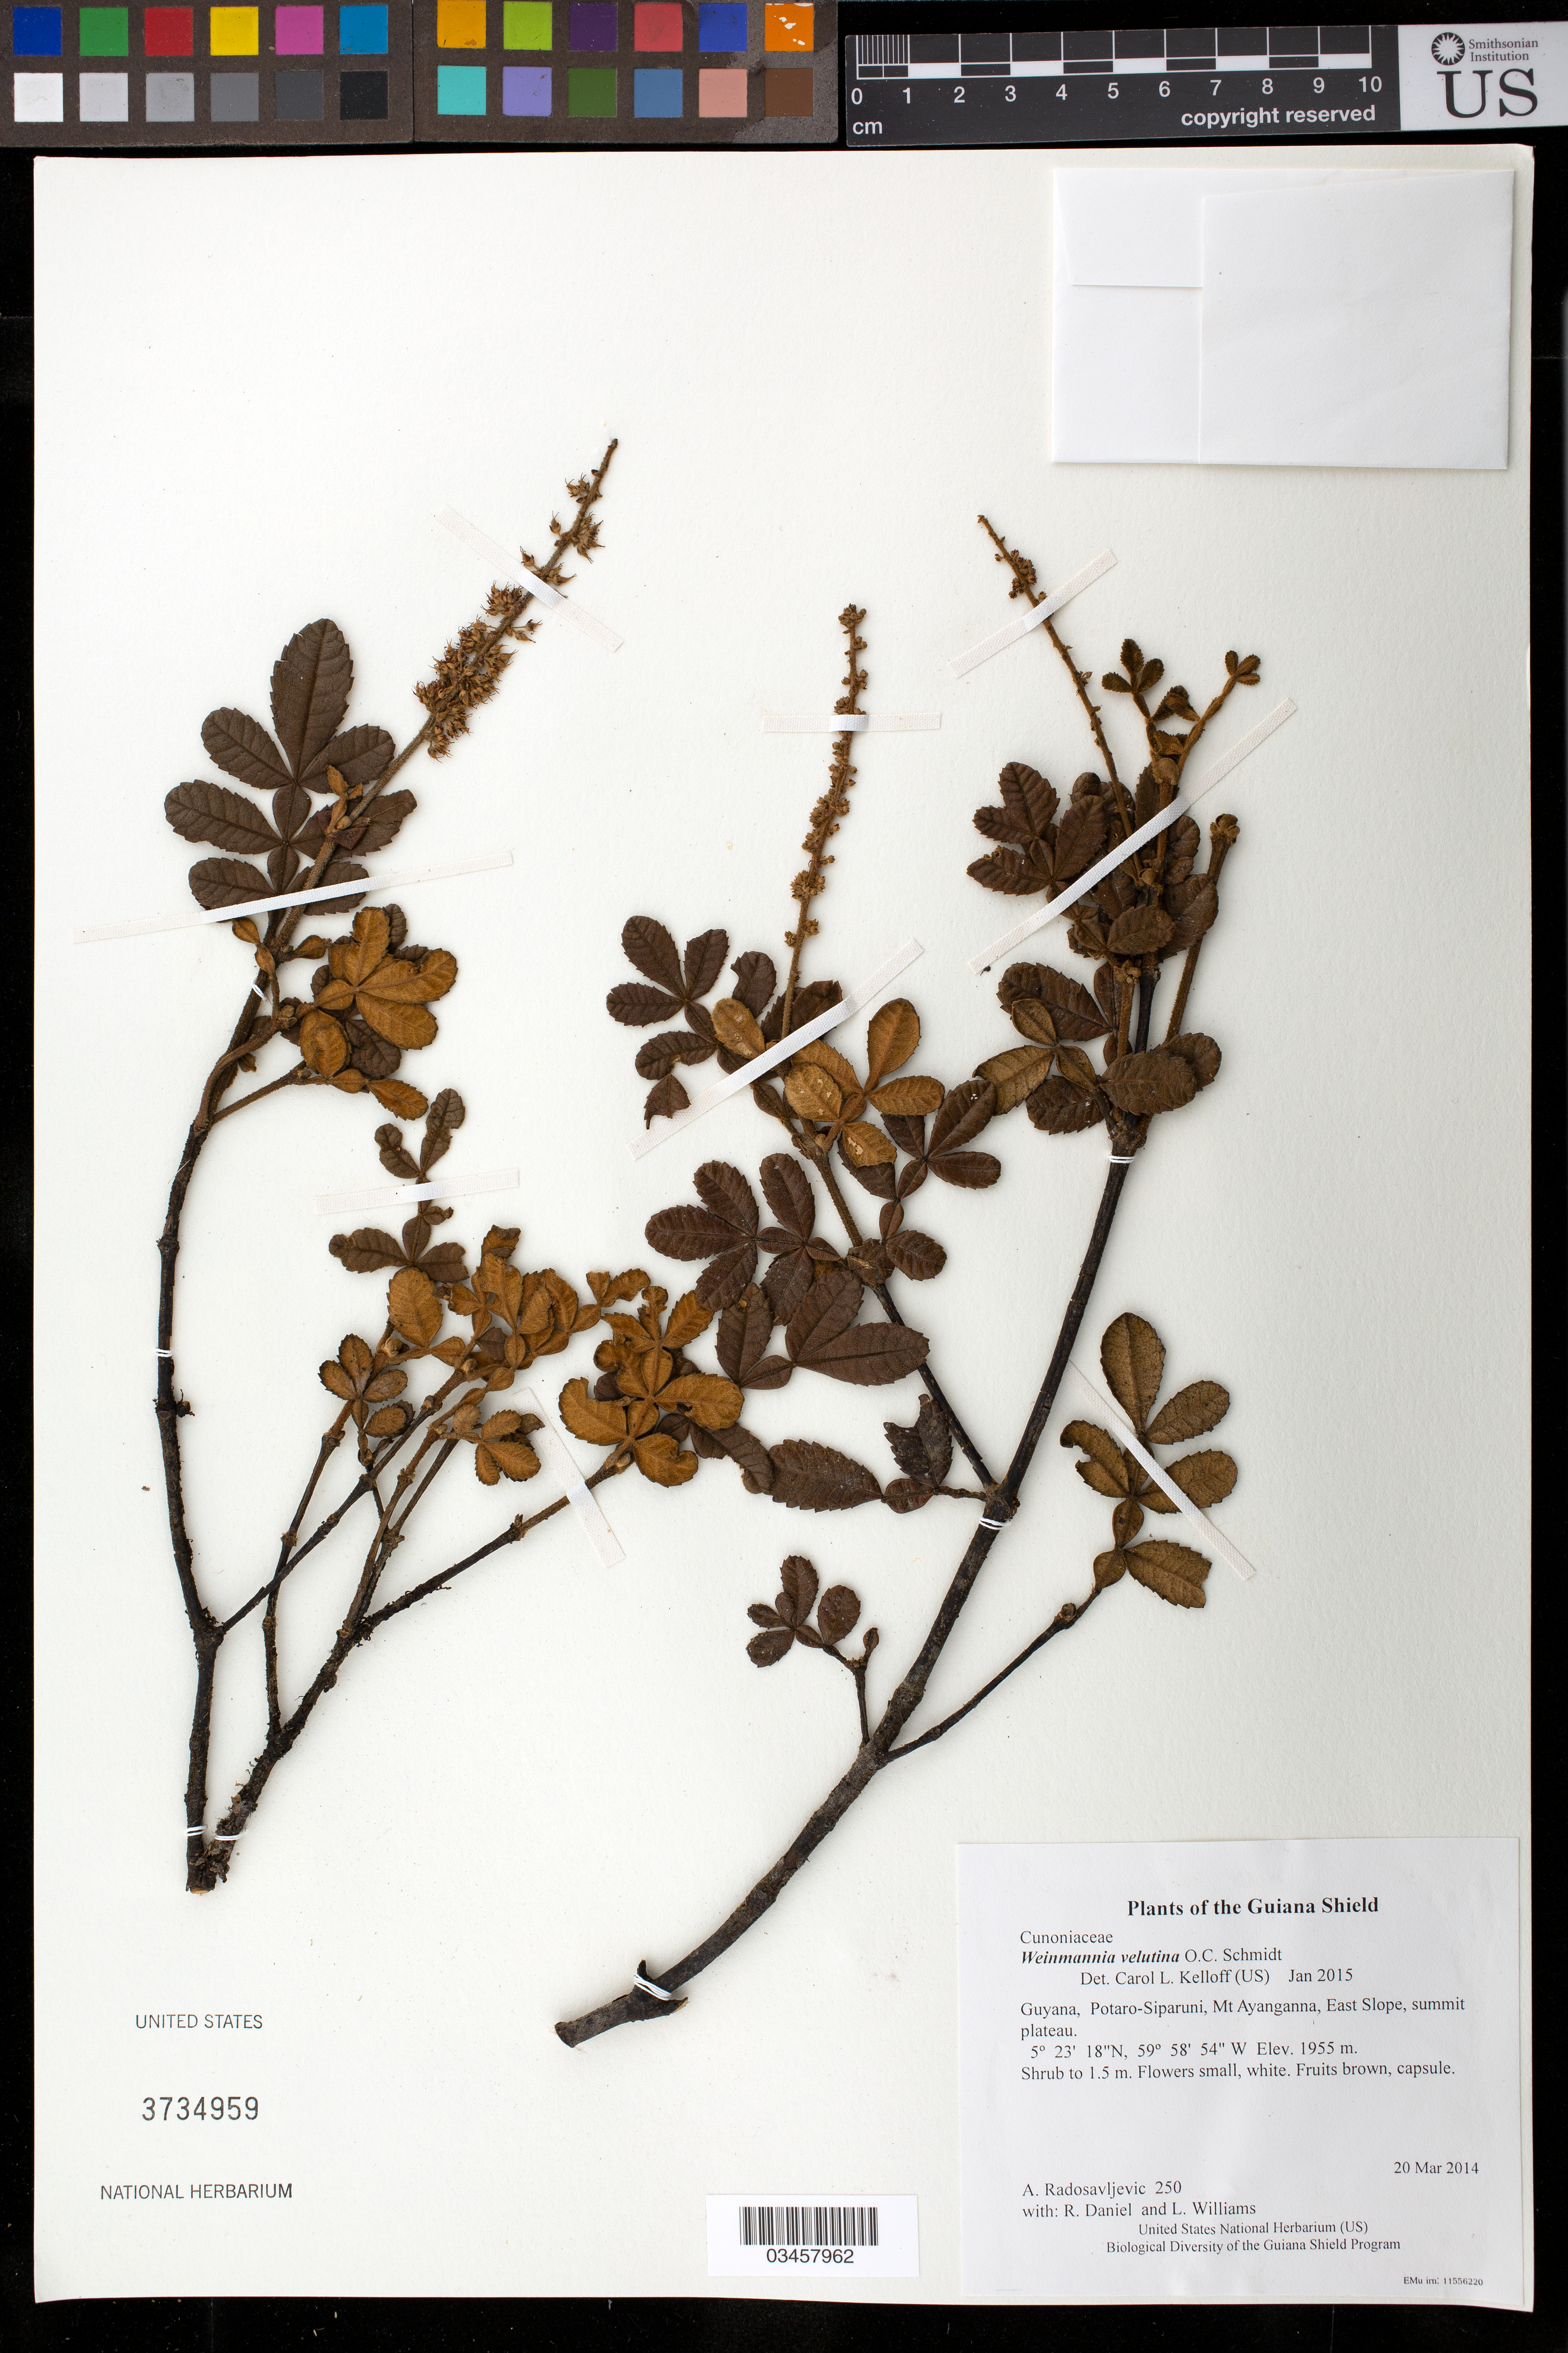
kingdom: Plantae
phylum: Tracheophyta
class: Magnoliopsida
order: Oxalidales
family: Cunoniaceae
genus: Weinmannia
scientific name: Weinmannia velutina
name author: O.C. Schmidt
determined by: Kelloff, Carol L., (US), Smithsonian Institution - National Museum of Natural History (UNITED STATES)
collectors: A. Radosavljevic, R. Daniel & L. Williams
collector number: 250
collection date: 2014-03-20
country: Guyana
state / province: Potaro-Siparuni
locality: Mt Ayanganna, East Slope, summit plateau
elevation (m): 1955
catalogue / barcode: US 3734959